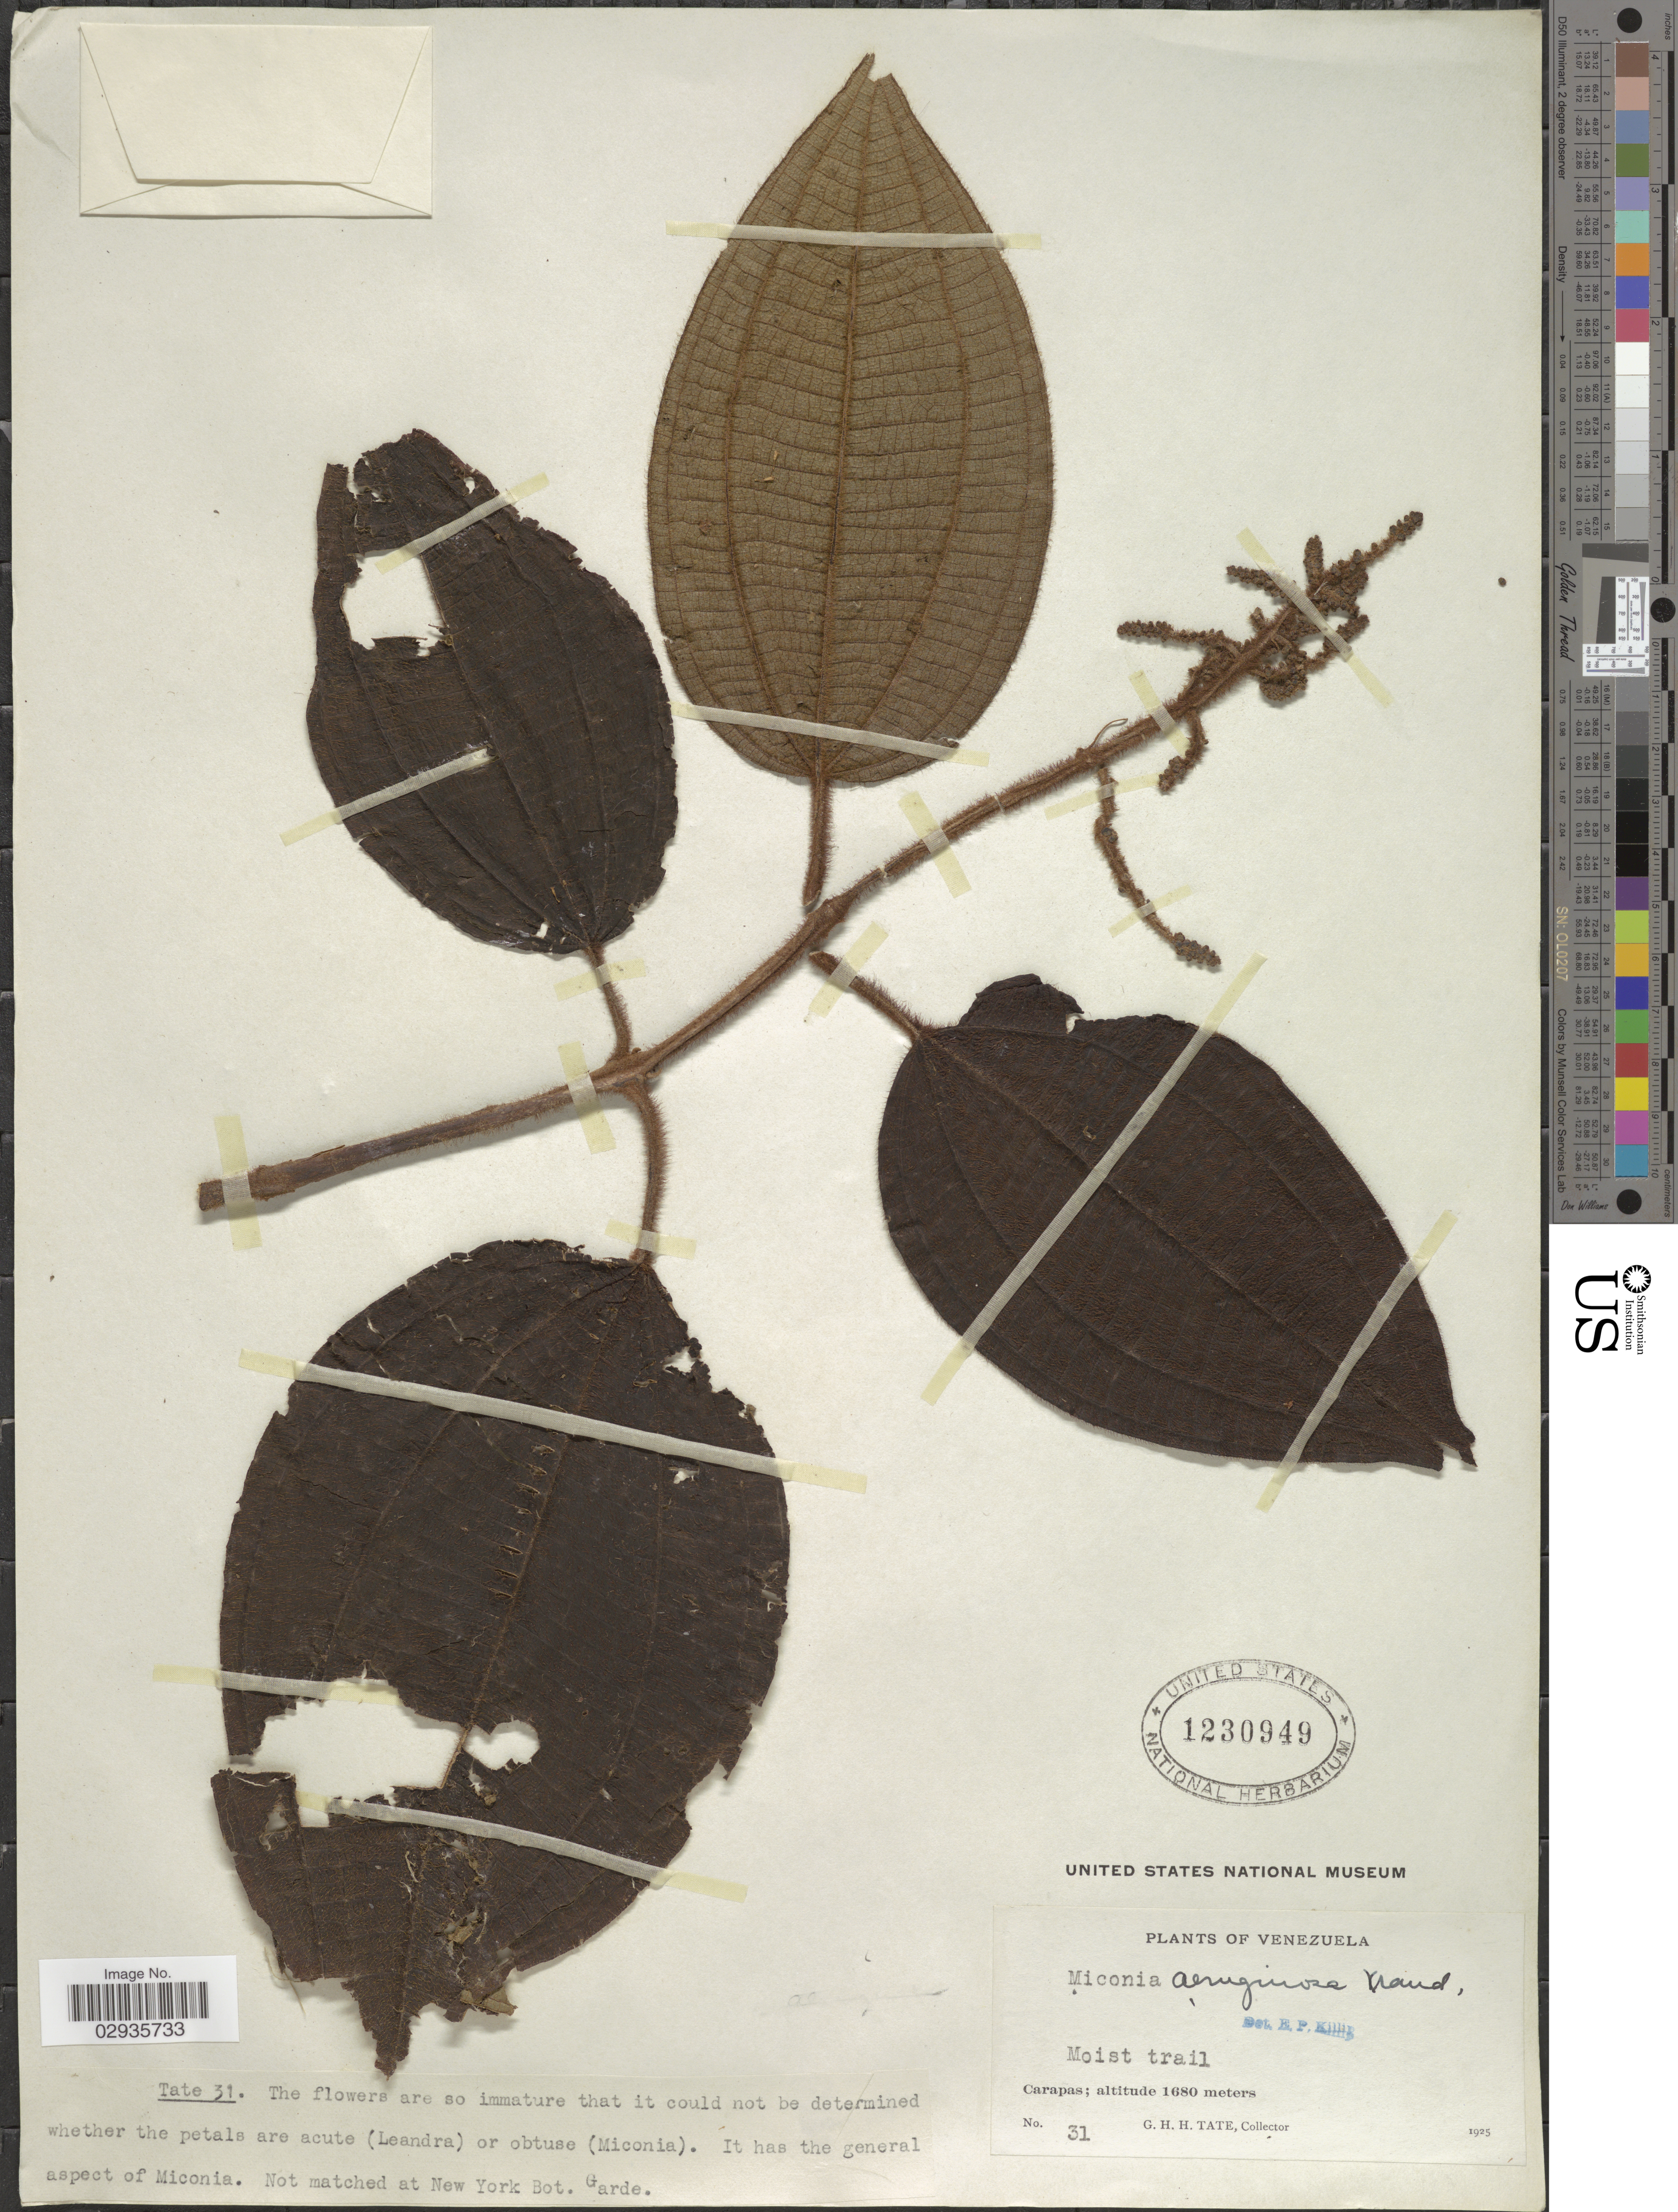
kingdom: Plantae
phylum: Tracheophyta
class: Magnoliopsida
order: Myrtales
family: Melastomataceae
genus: Miconia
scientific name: Miconia aeruginosa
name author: Naudin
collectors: G. H. H.Tate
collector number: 31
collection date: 1925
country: Venezuela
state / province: Sucre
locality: Carapas.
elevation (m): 1680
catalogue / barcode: US 1230949